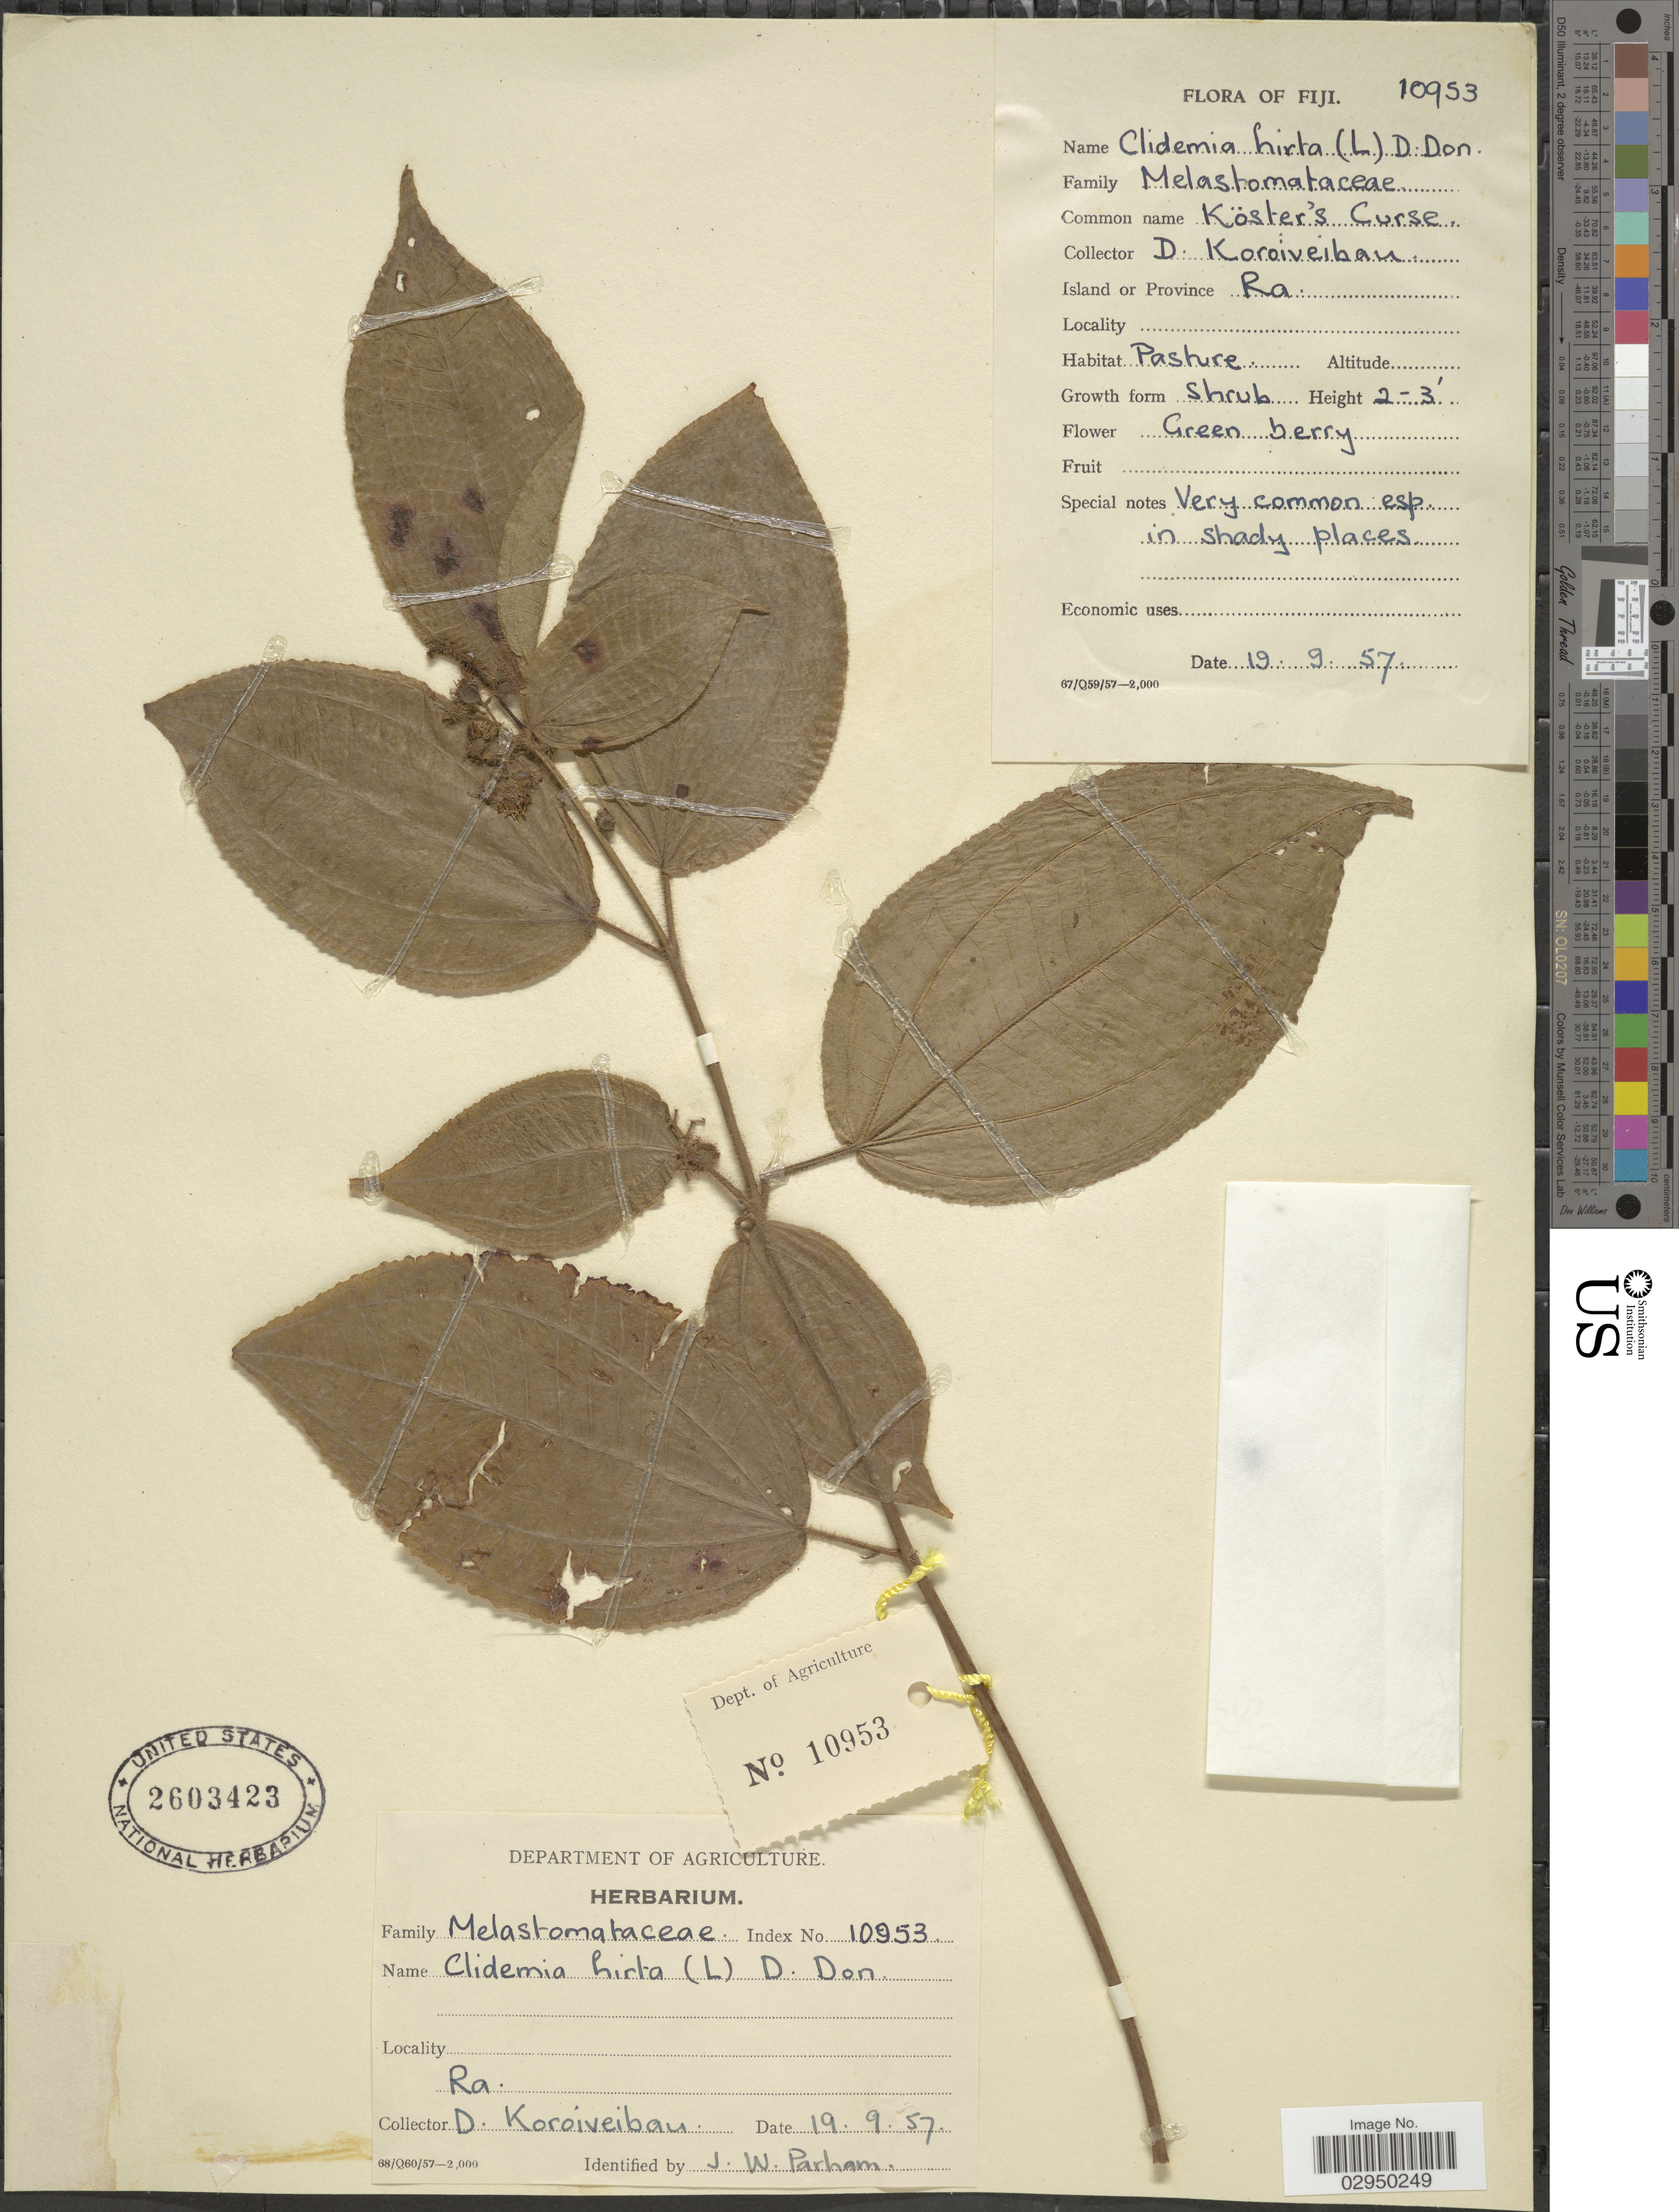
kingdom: Plantae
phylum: Tracheophyta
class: Magnoliopsida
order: Myrtales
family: Melastomataceae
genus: Miconia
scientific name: Miconia crenata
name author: (Vahl) Michelang.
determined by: Wagner, W. L., (BOT), Smithsonian Institution - National Museum of Natural History (UNITED STATES)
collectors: D. Koroiveibau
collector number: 10953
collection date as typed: Transcribed d/m/y: 19/9/57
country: Fiji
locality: Province Ra.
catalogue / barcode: US 2603423